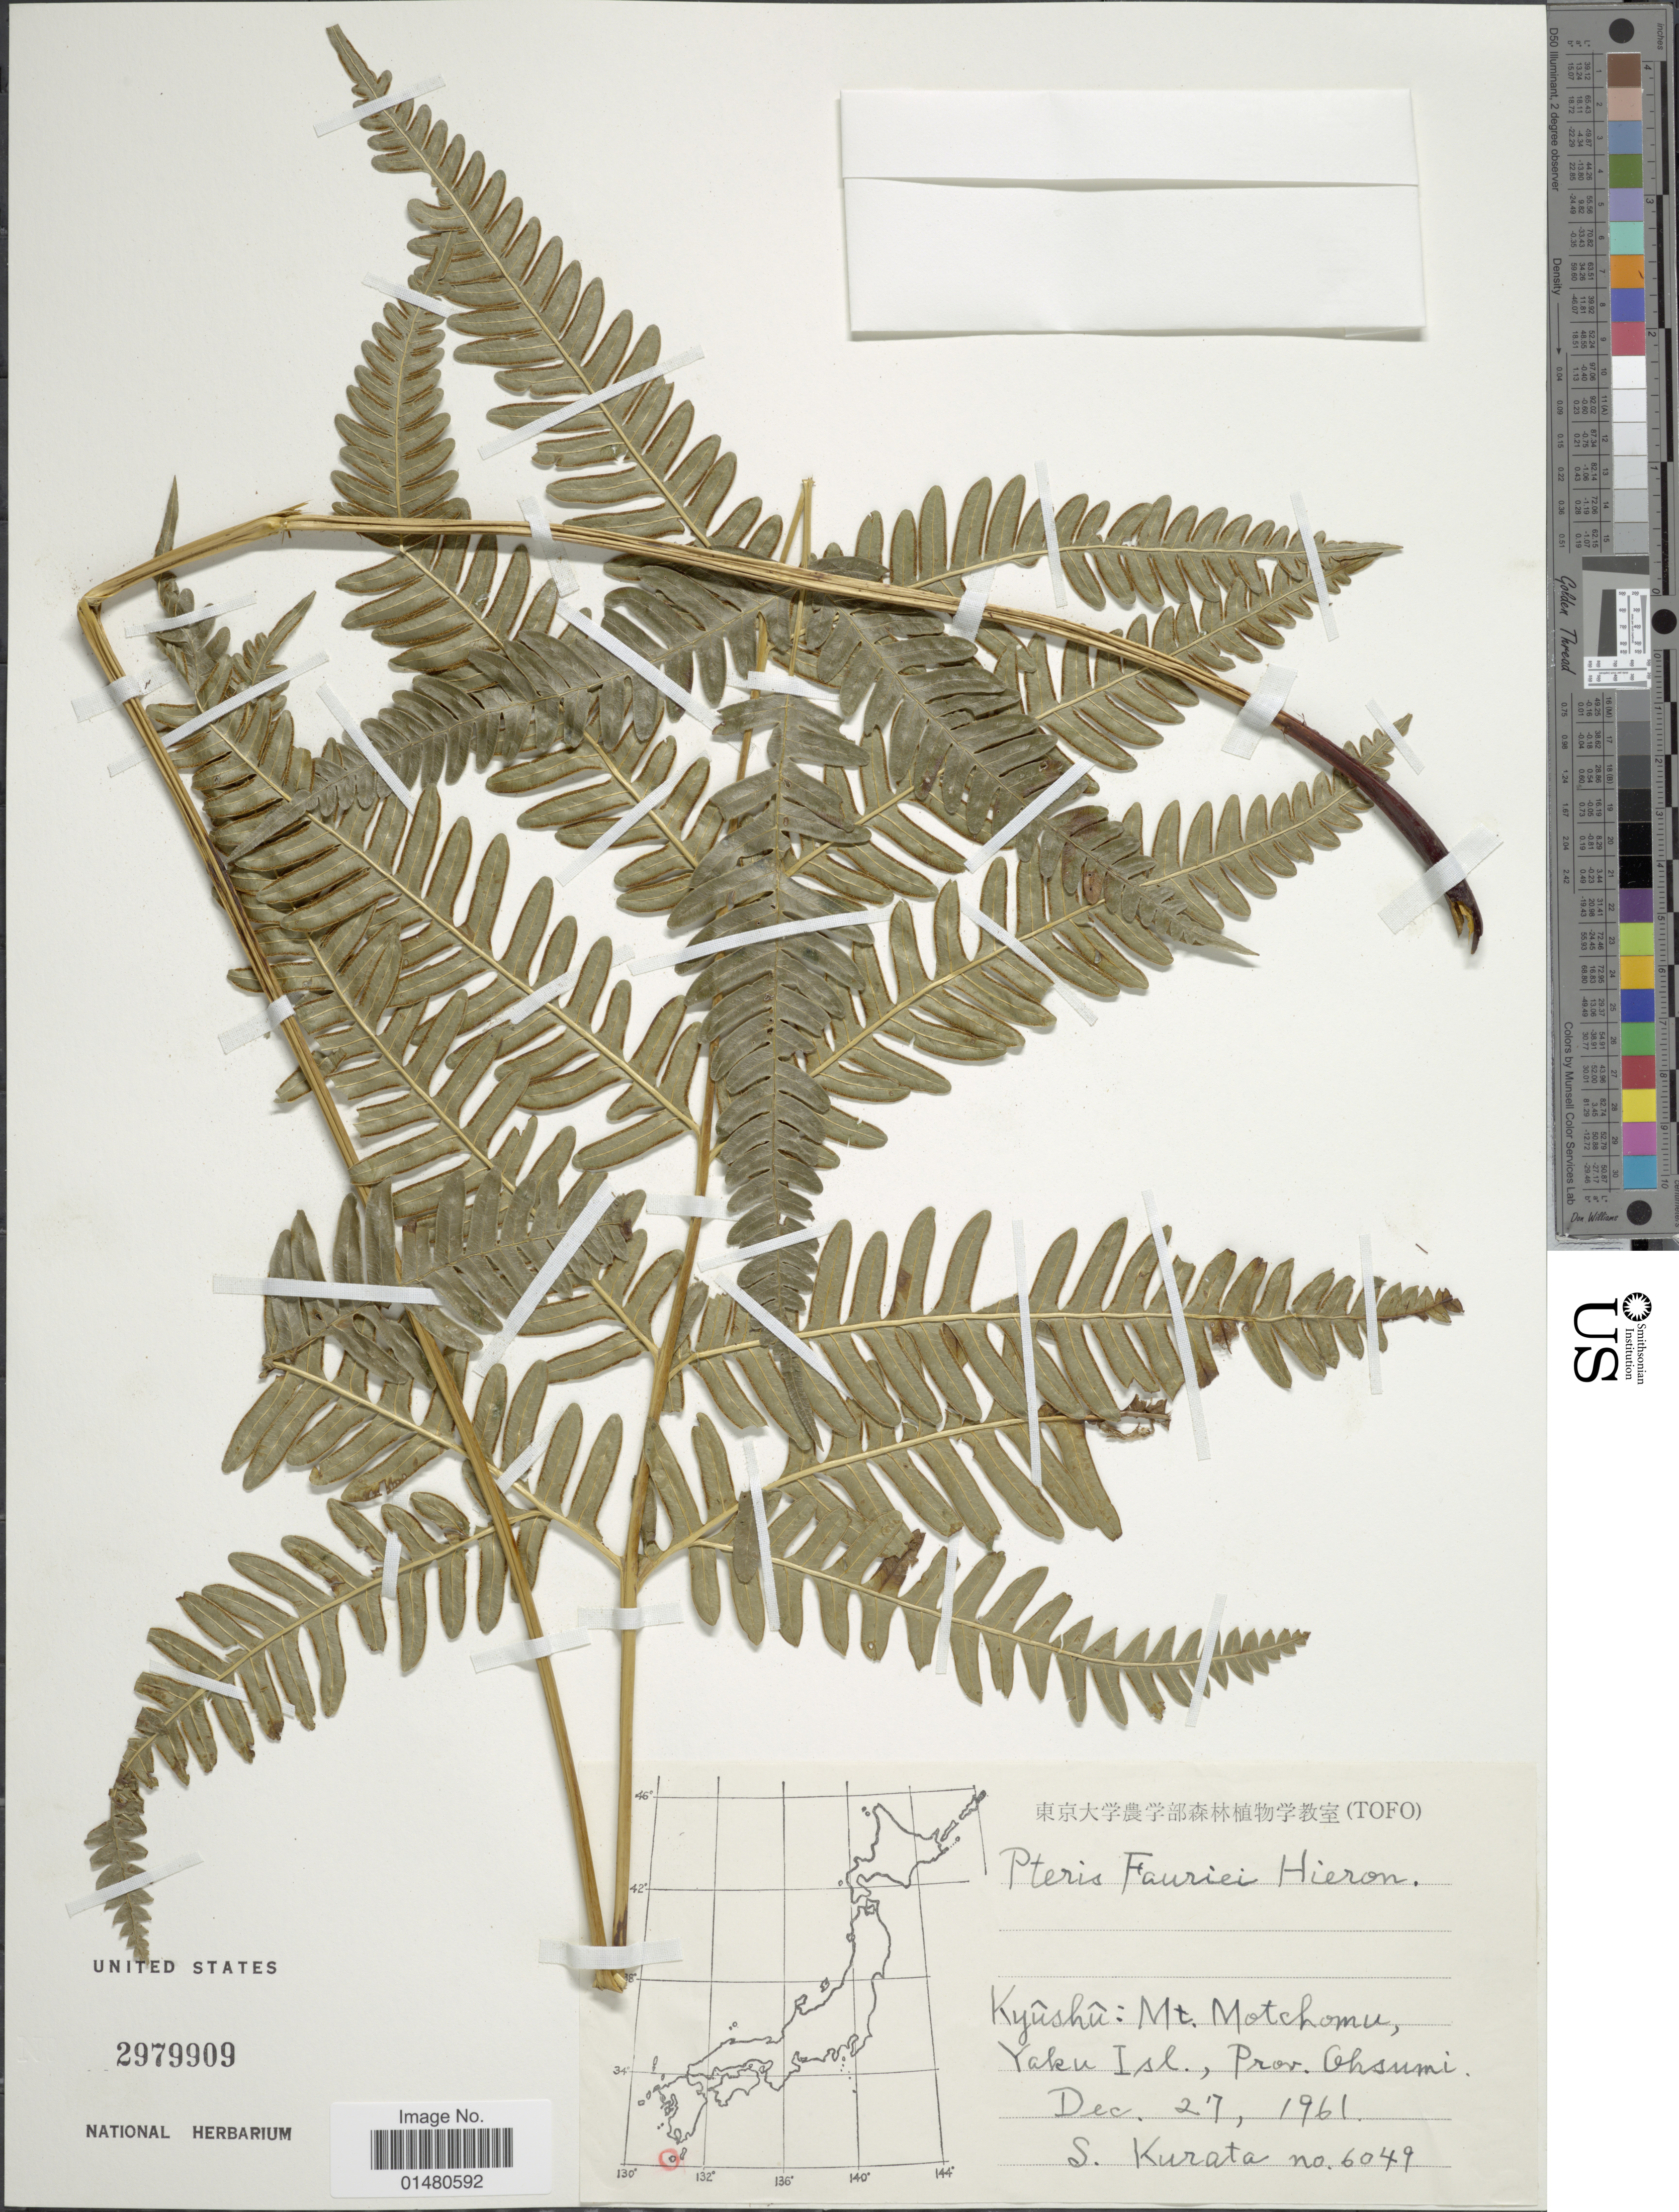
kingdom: Plantae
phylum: Tracheophyta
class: Polypodiopsida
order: Polypodiales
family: Pteridaceae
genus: Pteris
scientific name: Pteris fauriei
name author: Hieron.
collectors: Sa. Kurata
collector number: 6049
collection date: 1961-12-27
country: Japan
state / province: Kagosima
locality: Mt. Motchomu, Yaku Isl., Prov. Ohsumi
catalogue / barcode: US 2979909